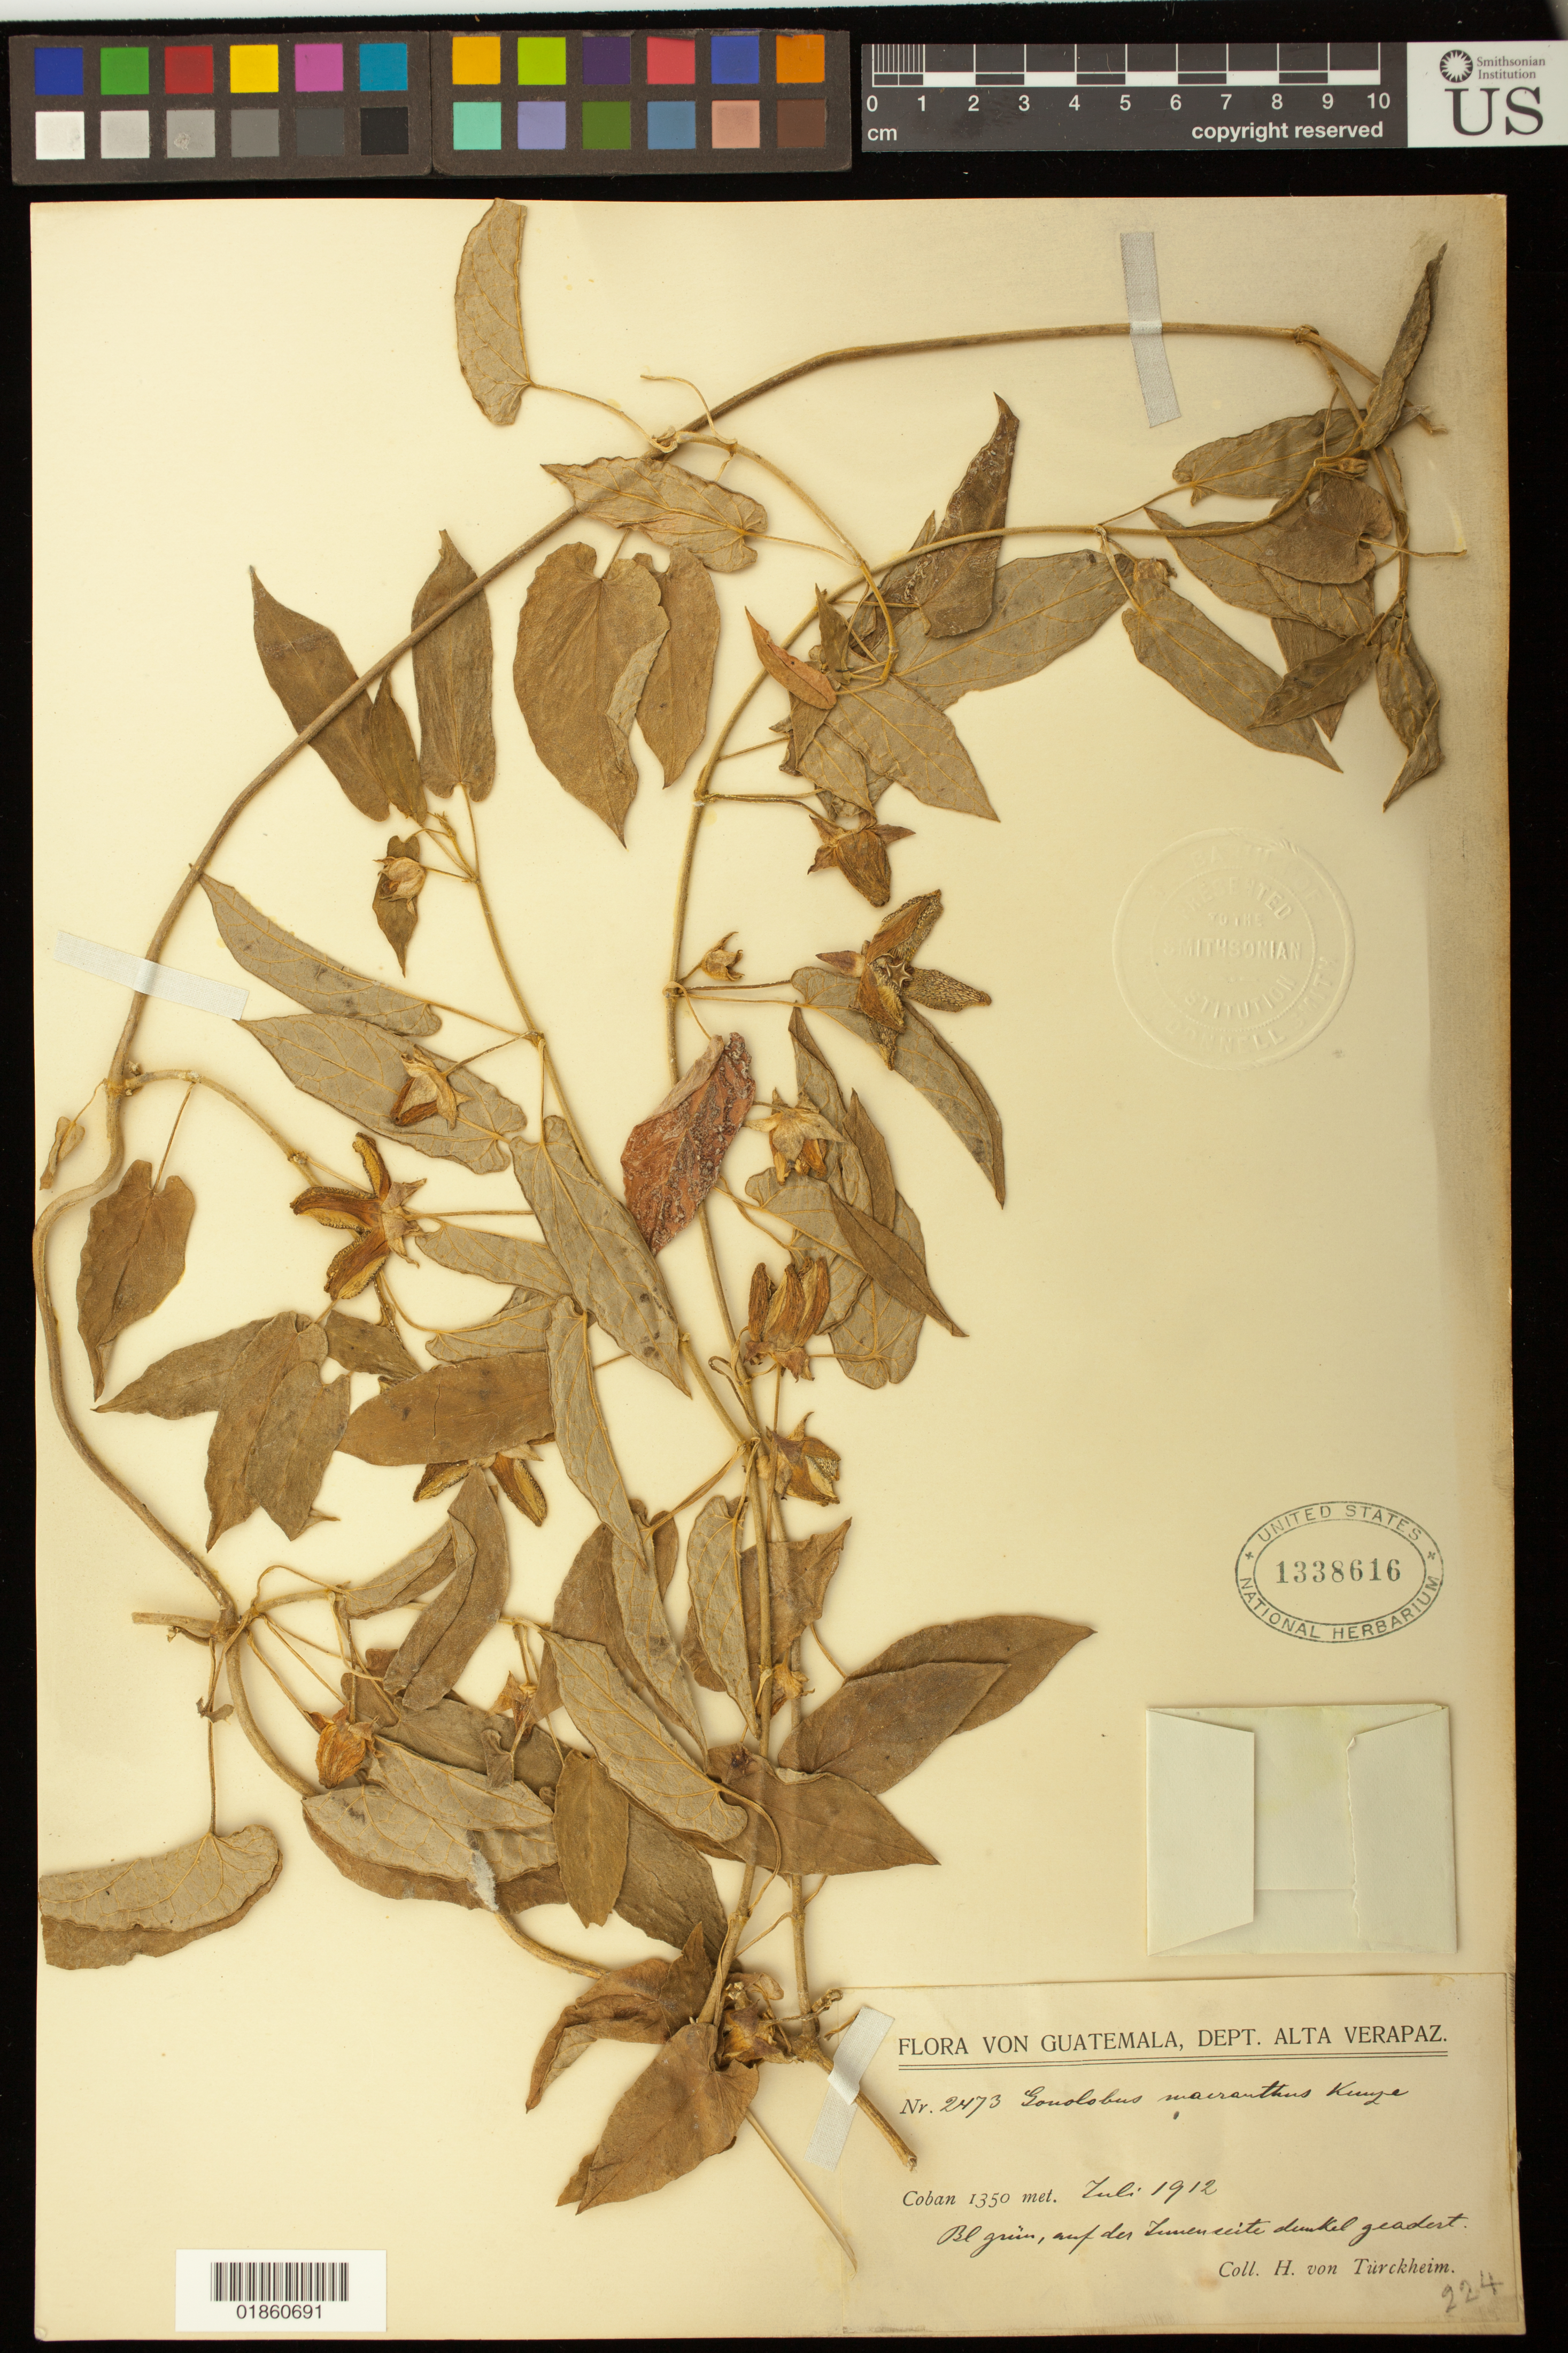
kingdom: Plantae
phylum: Tracheophyta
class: Magnoliopsida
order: Gentianales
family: Apocynaceae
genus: Gonolobus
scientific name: Gonolobus macranthus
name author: Kunze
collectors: H. von Türckheim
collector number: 2473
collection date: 1912-07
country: Guatemala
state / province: Alta Verapaz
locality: Coban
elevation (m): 1350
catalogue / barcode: US 1338616